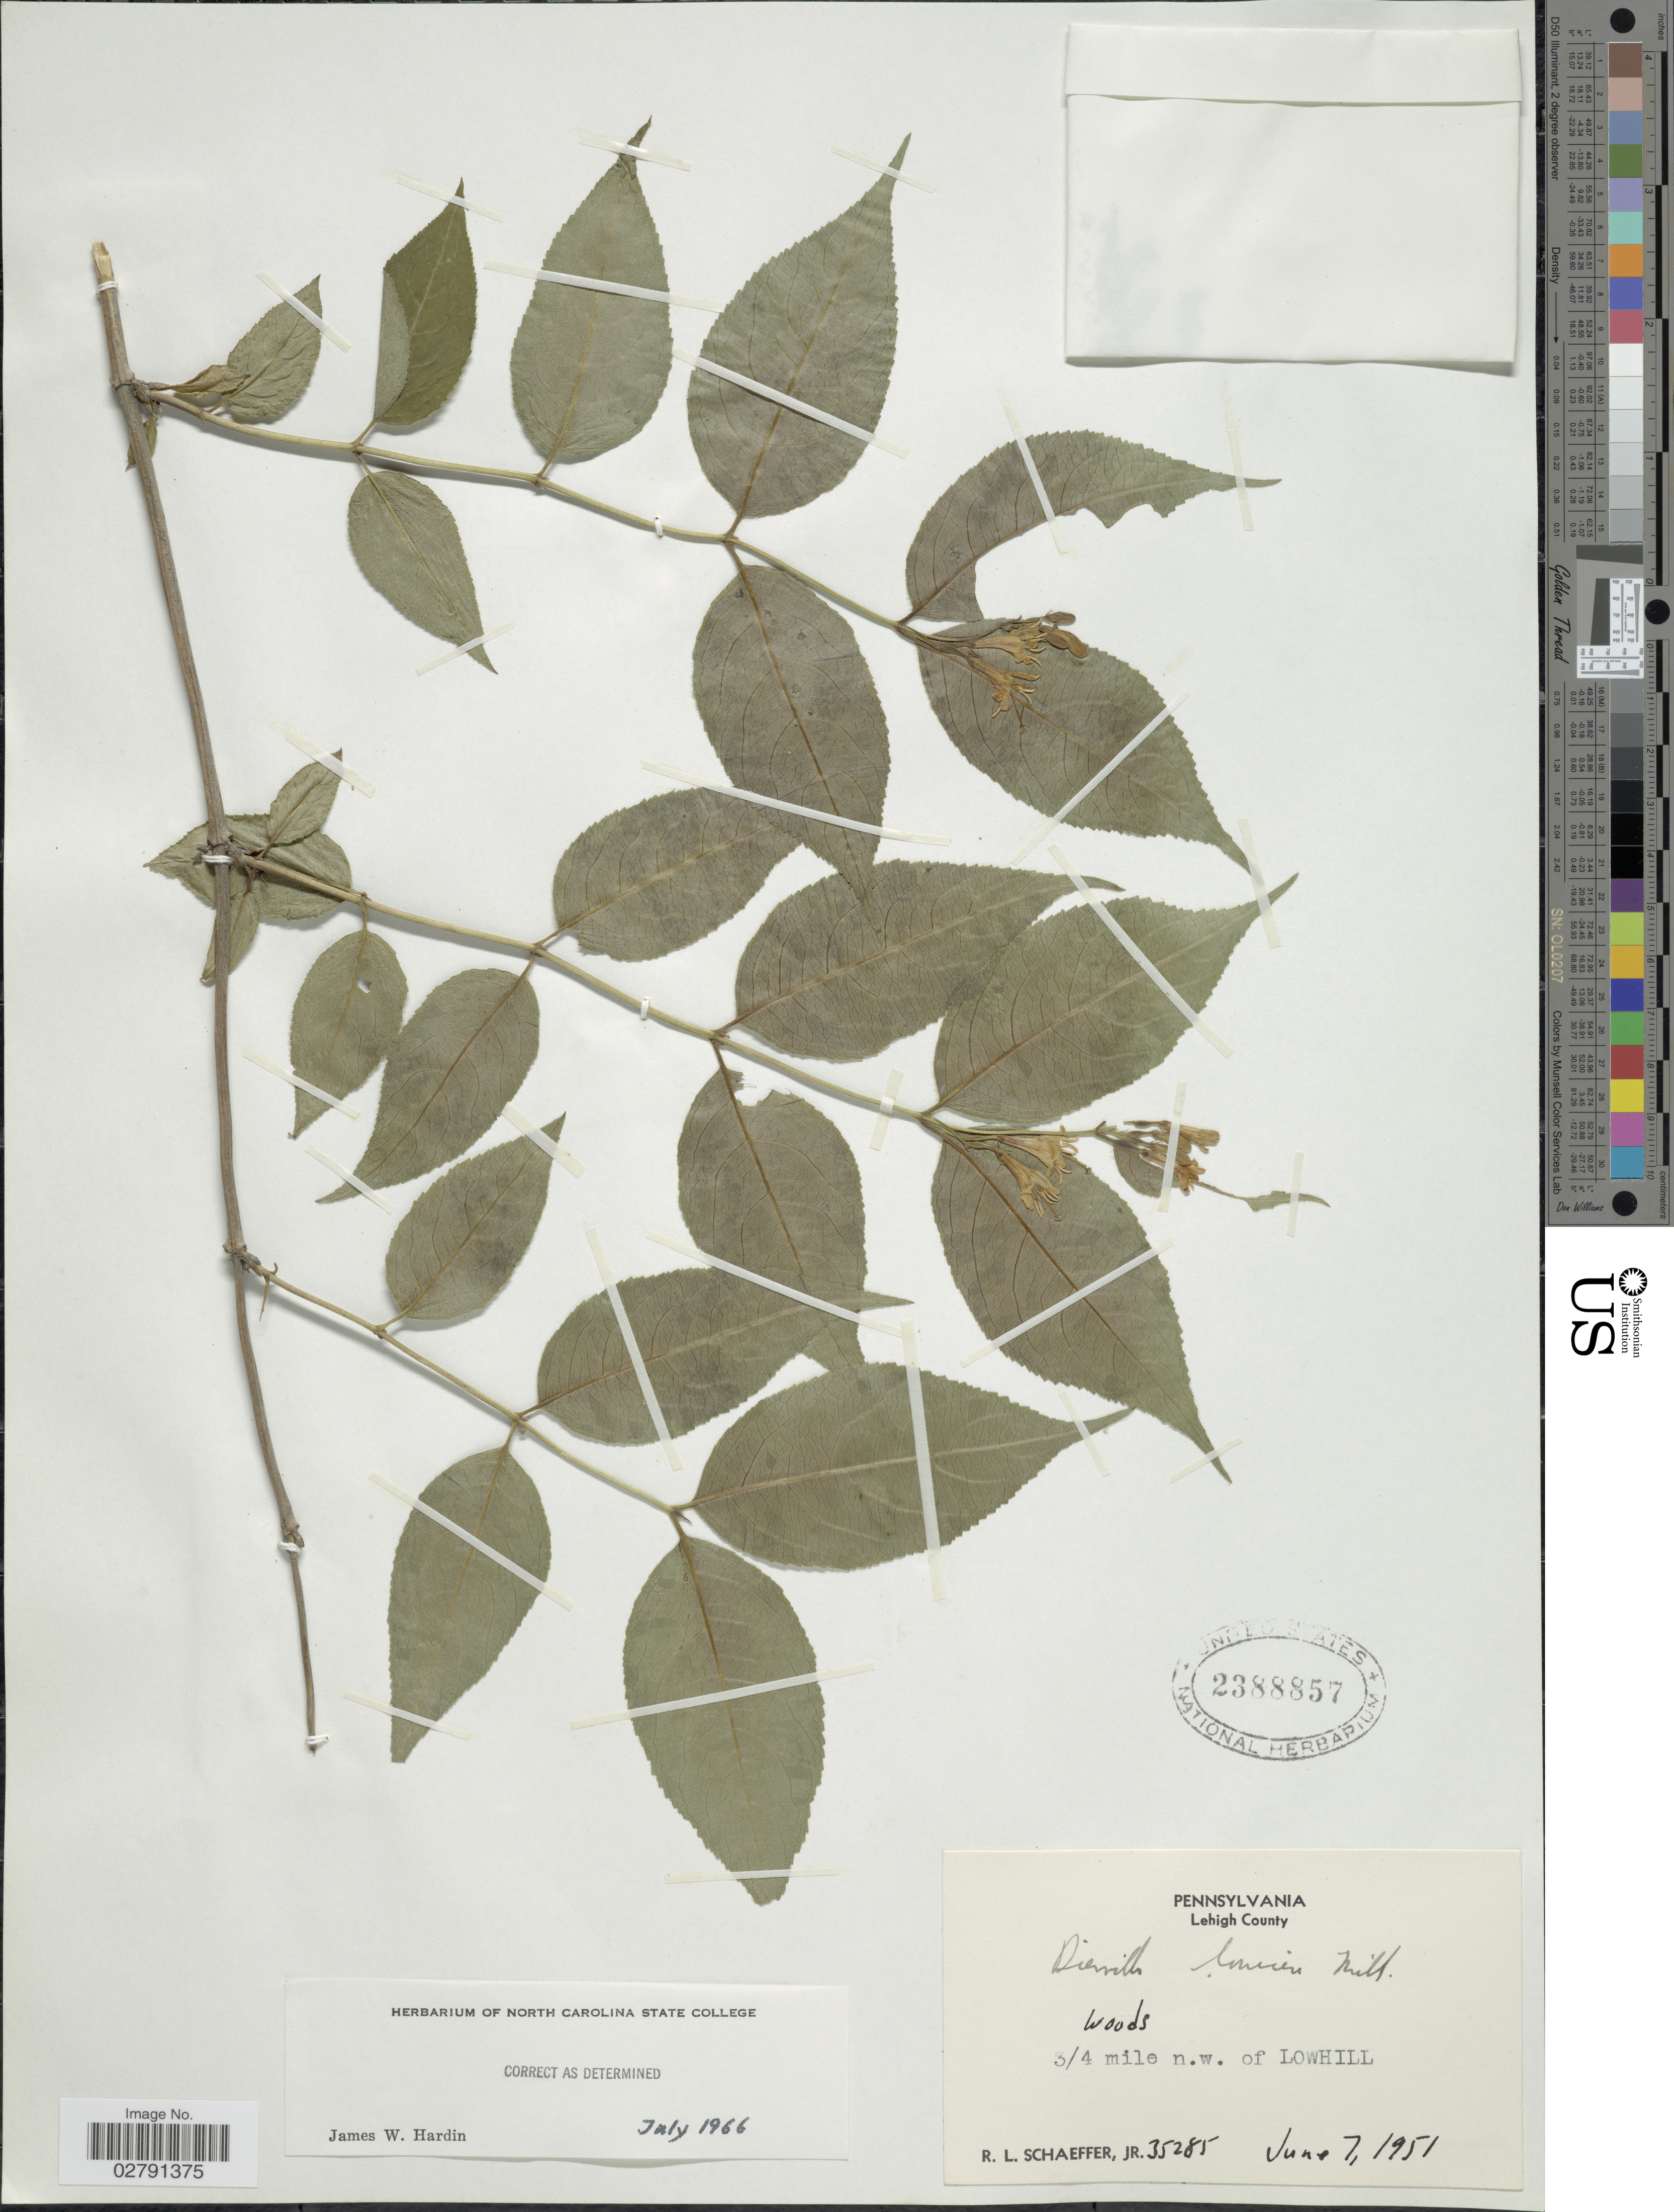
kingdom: Plantae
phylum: Tracheophyta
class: Magnoliopsida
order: Dipsacales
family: Caprifoliaceae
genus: Diervilla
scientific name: Diervilla lonicera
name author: Mill.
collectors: R. L. Schaeffer Jr.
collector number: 35285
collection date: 1951-06-07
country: United States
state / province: Pennsylvania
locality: Lehigh County, 3/4 mile n.w. of Lowhill.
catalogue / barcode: US 2388857